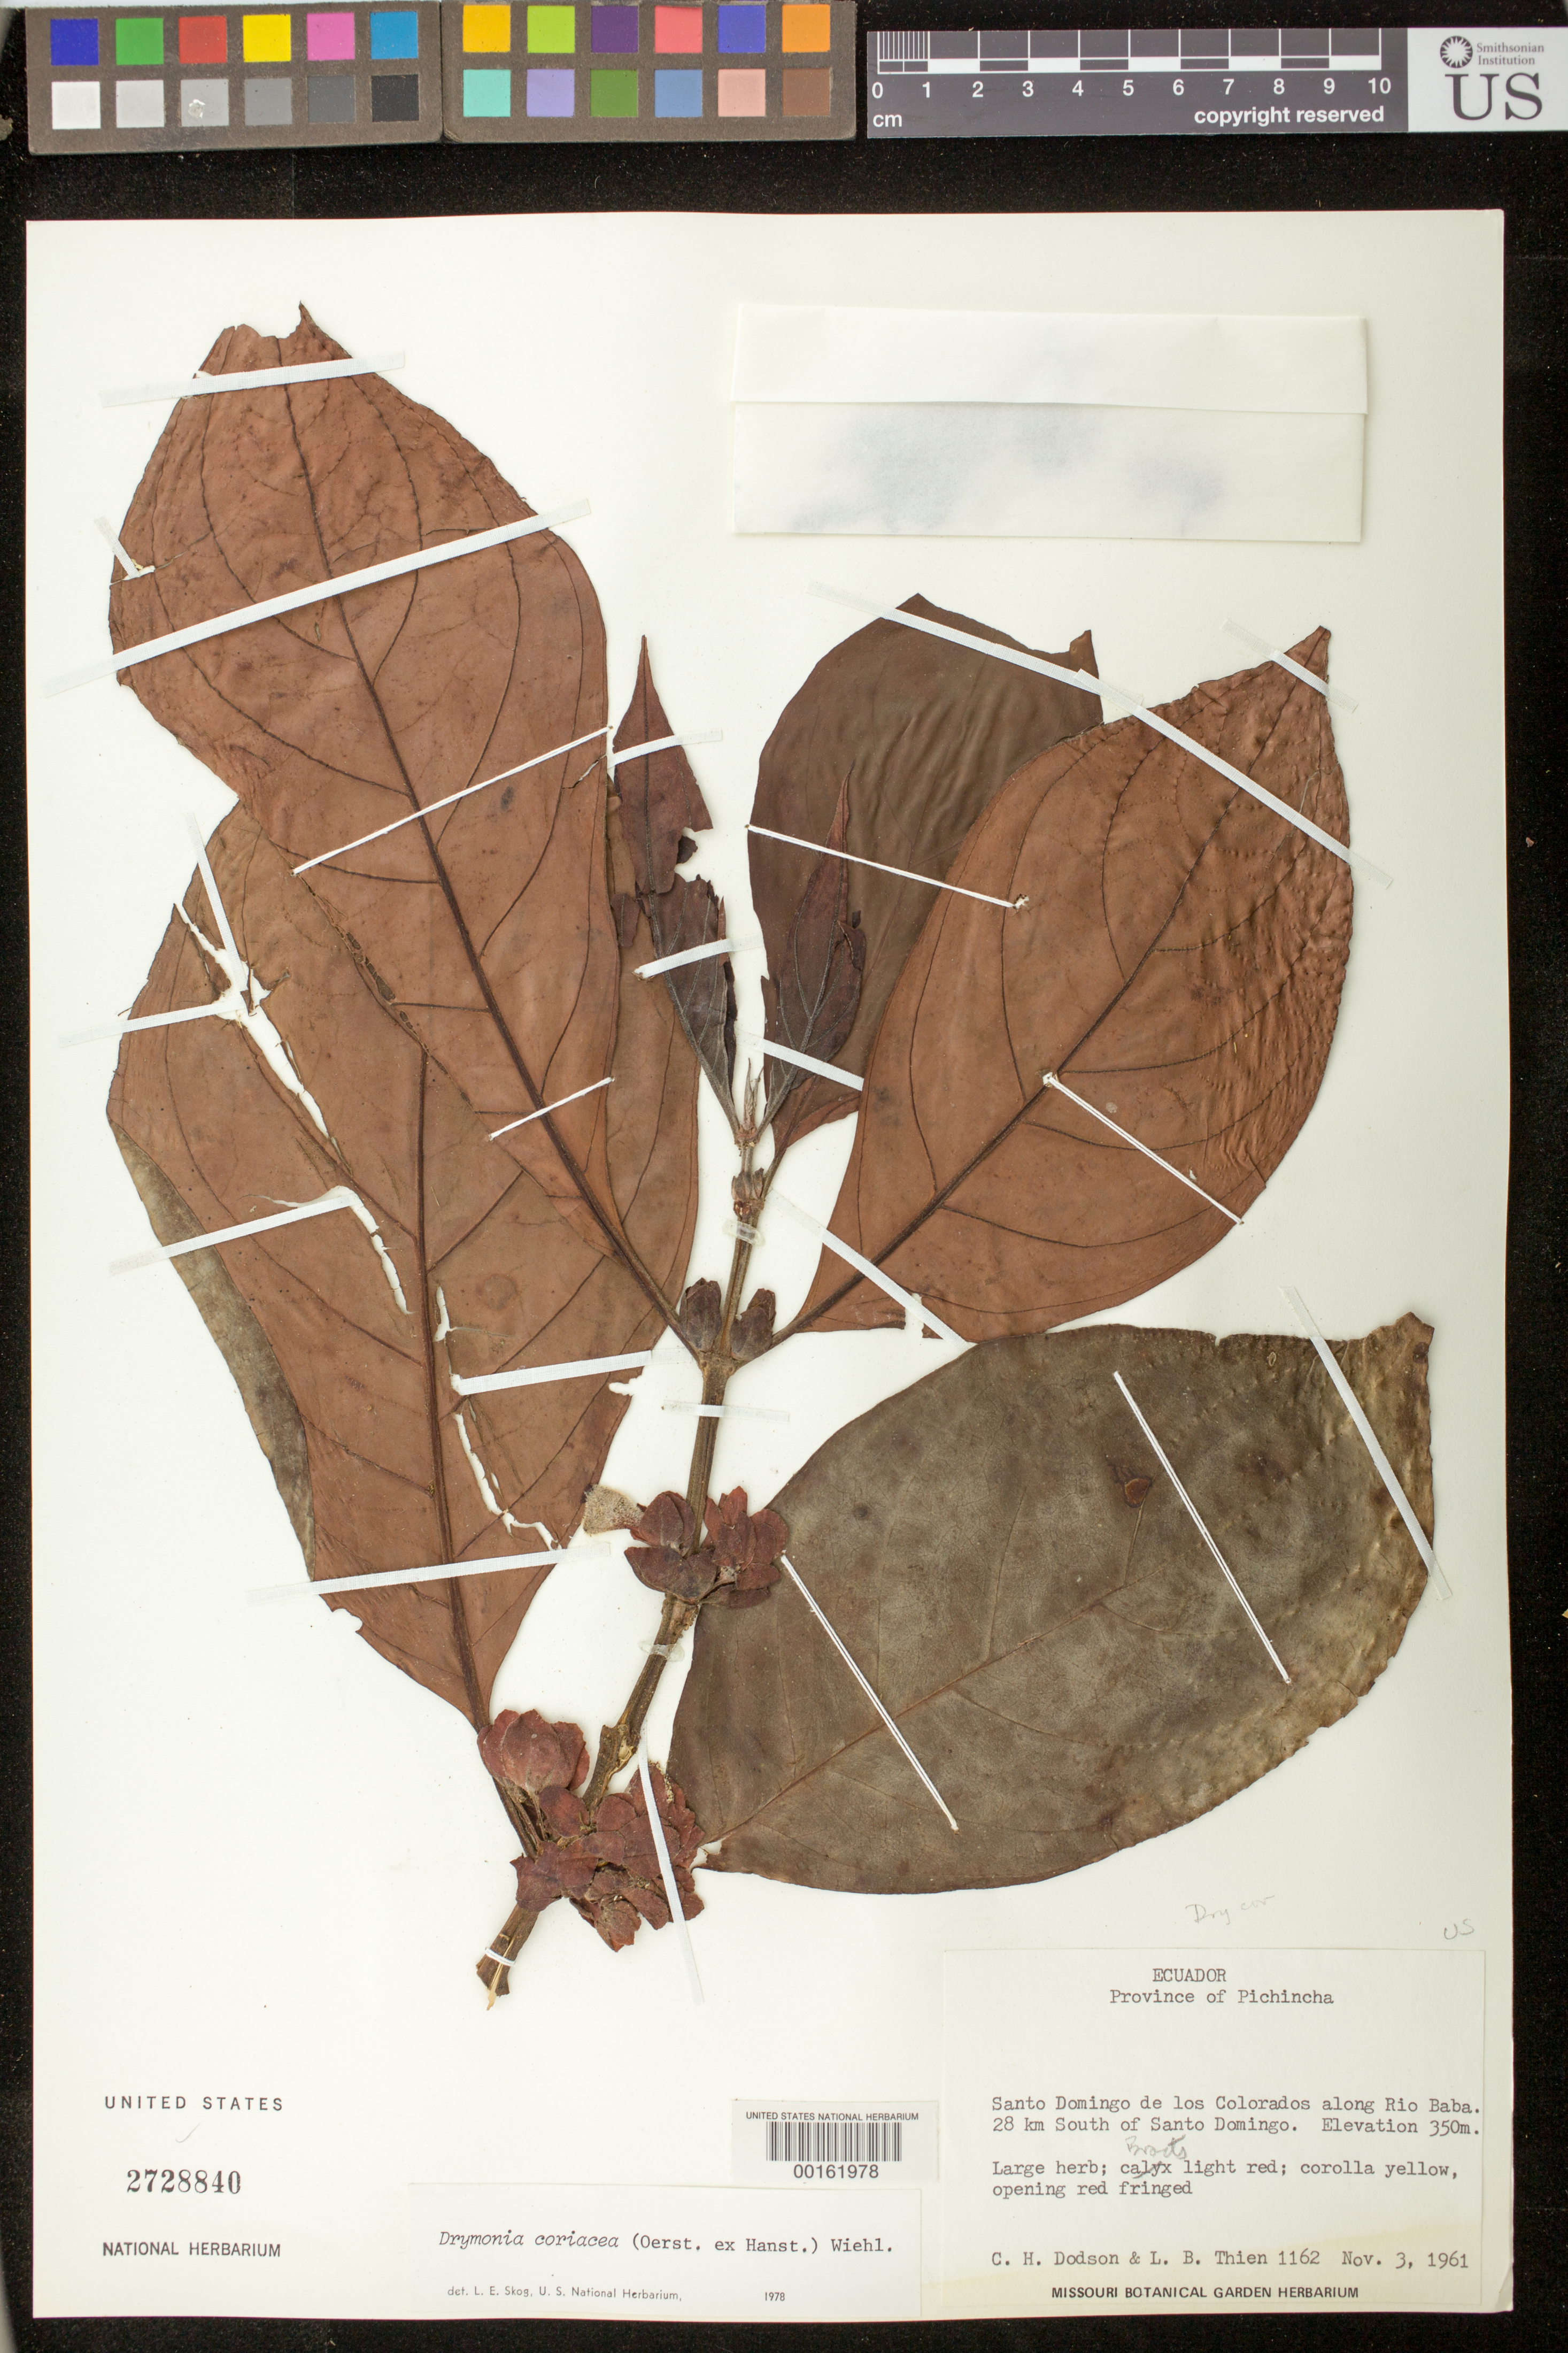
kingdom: Plantae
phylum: Tracheophyta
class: Magnoliopsida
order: Lamiales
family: Gesneriaceae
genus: Drymonia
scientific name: Drymonia coriacea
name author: (Oerst. ex Hanst.) Wiehler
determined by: Skog, Laurence E.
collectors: C. H. Dodson & L. Thien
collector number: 1162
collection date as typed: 03 Nov 1961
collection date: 1961-11-03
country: Ecuador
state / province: Pichincha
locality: Santo Domingo de los Colorados along Rio Baba, 28 km S of Santo Domingo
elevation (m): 350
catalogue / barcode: US 2728840